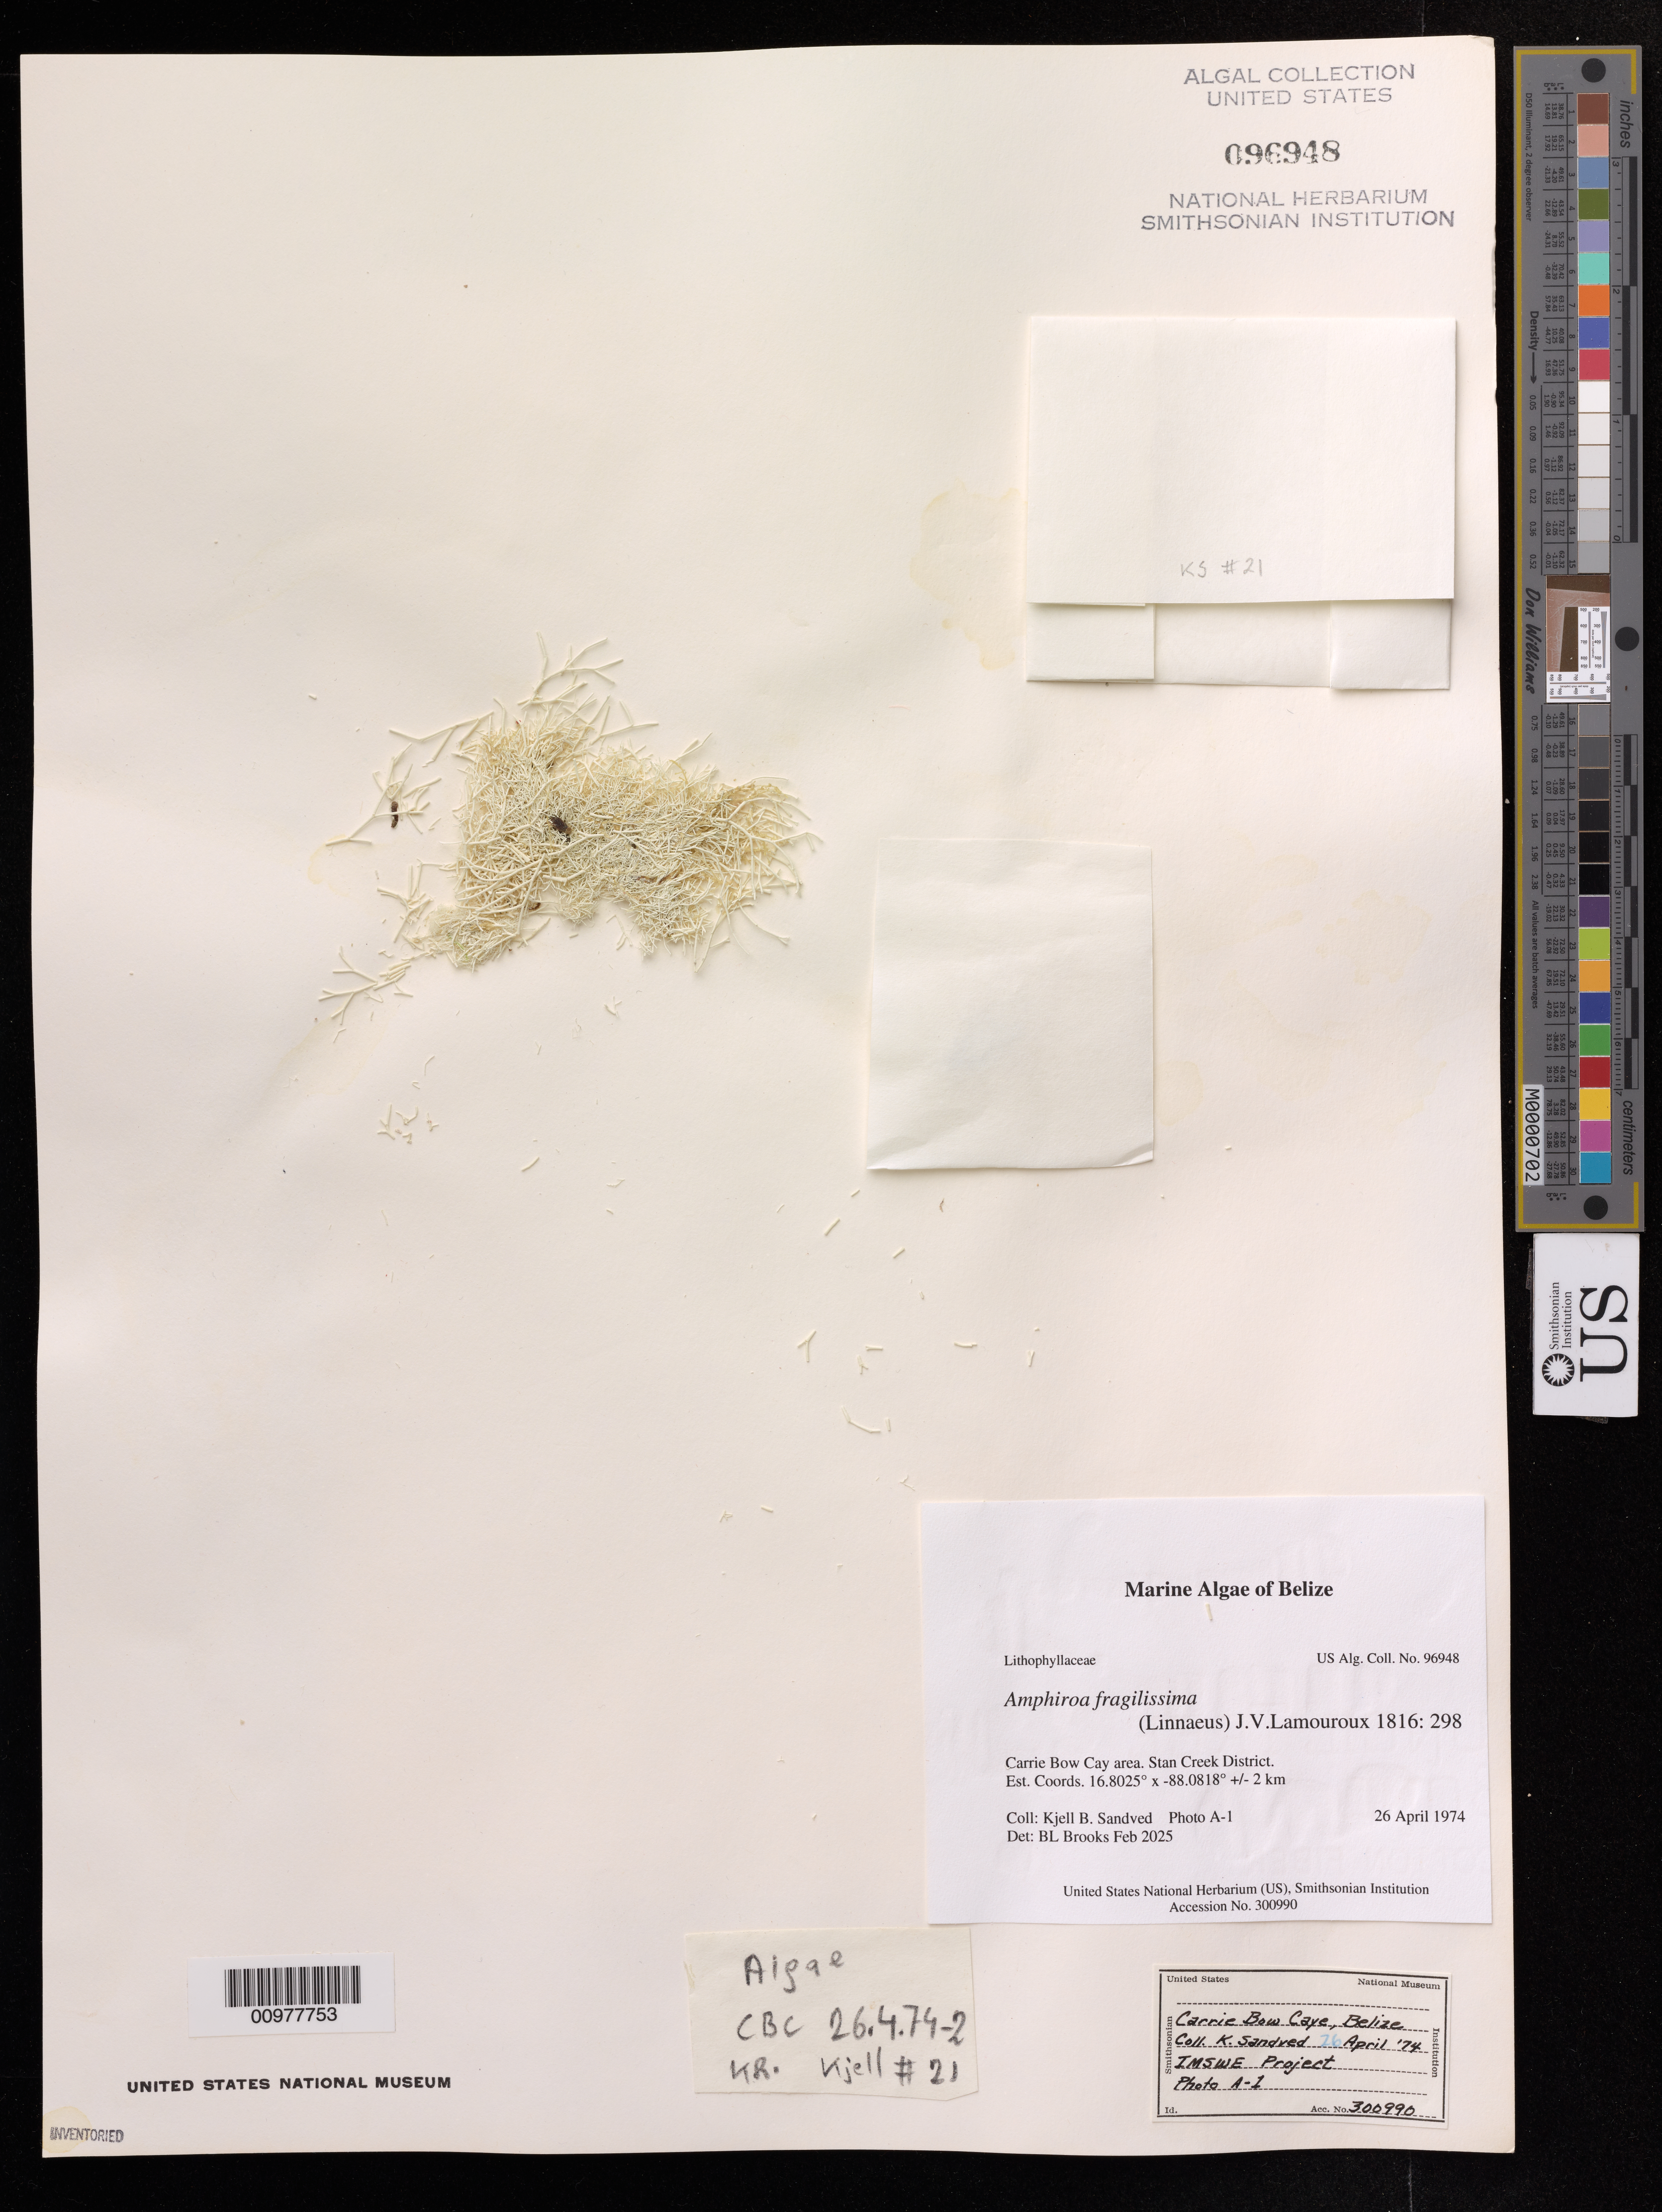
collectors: K. Sandved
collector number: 21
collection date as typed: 26 Apr 1974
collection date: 1974-04-26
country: Belize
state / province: Stann Creek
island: Carrie Bow Cay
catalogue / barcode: US 96948